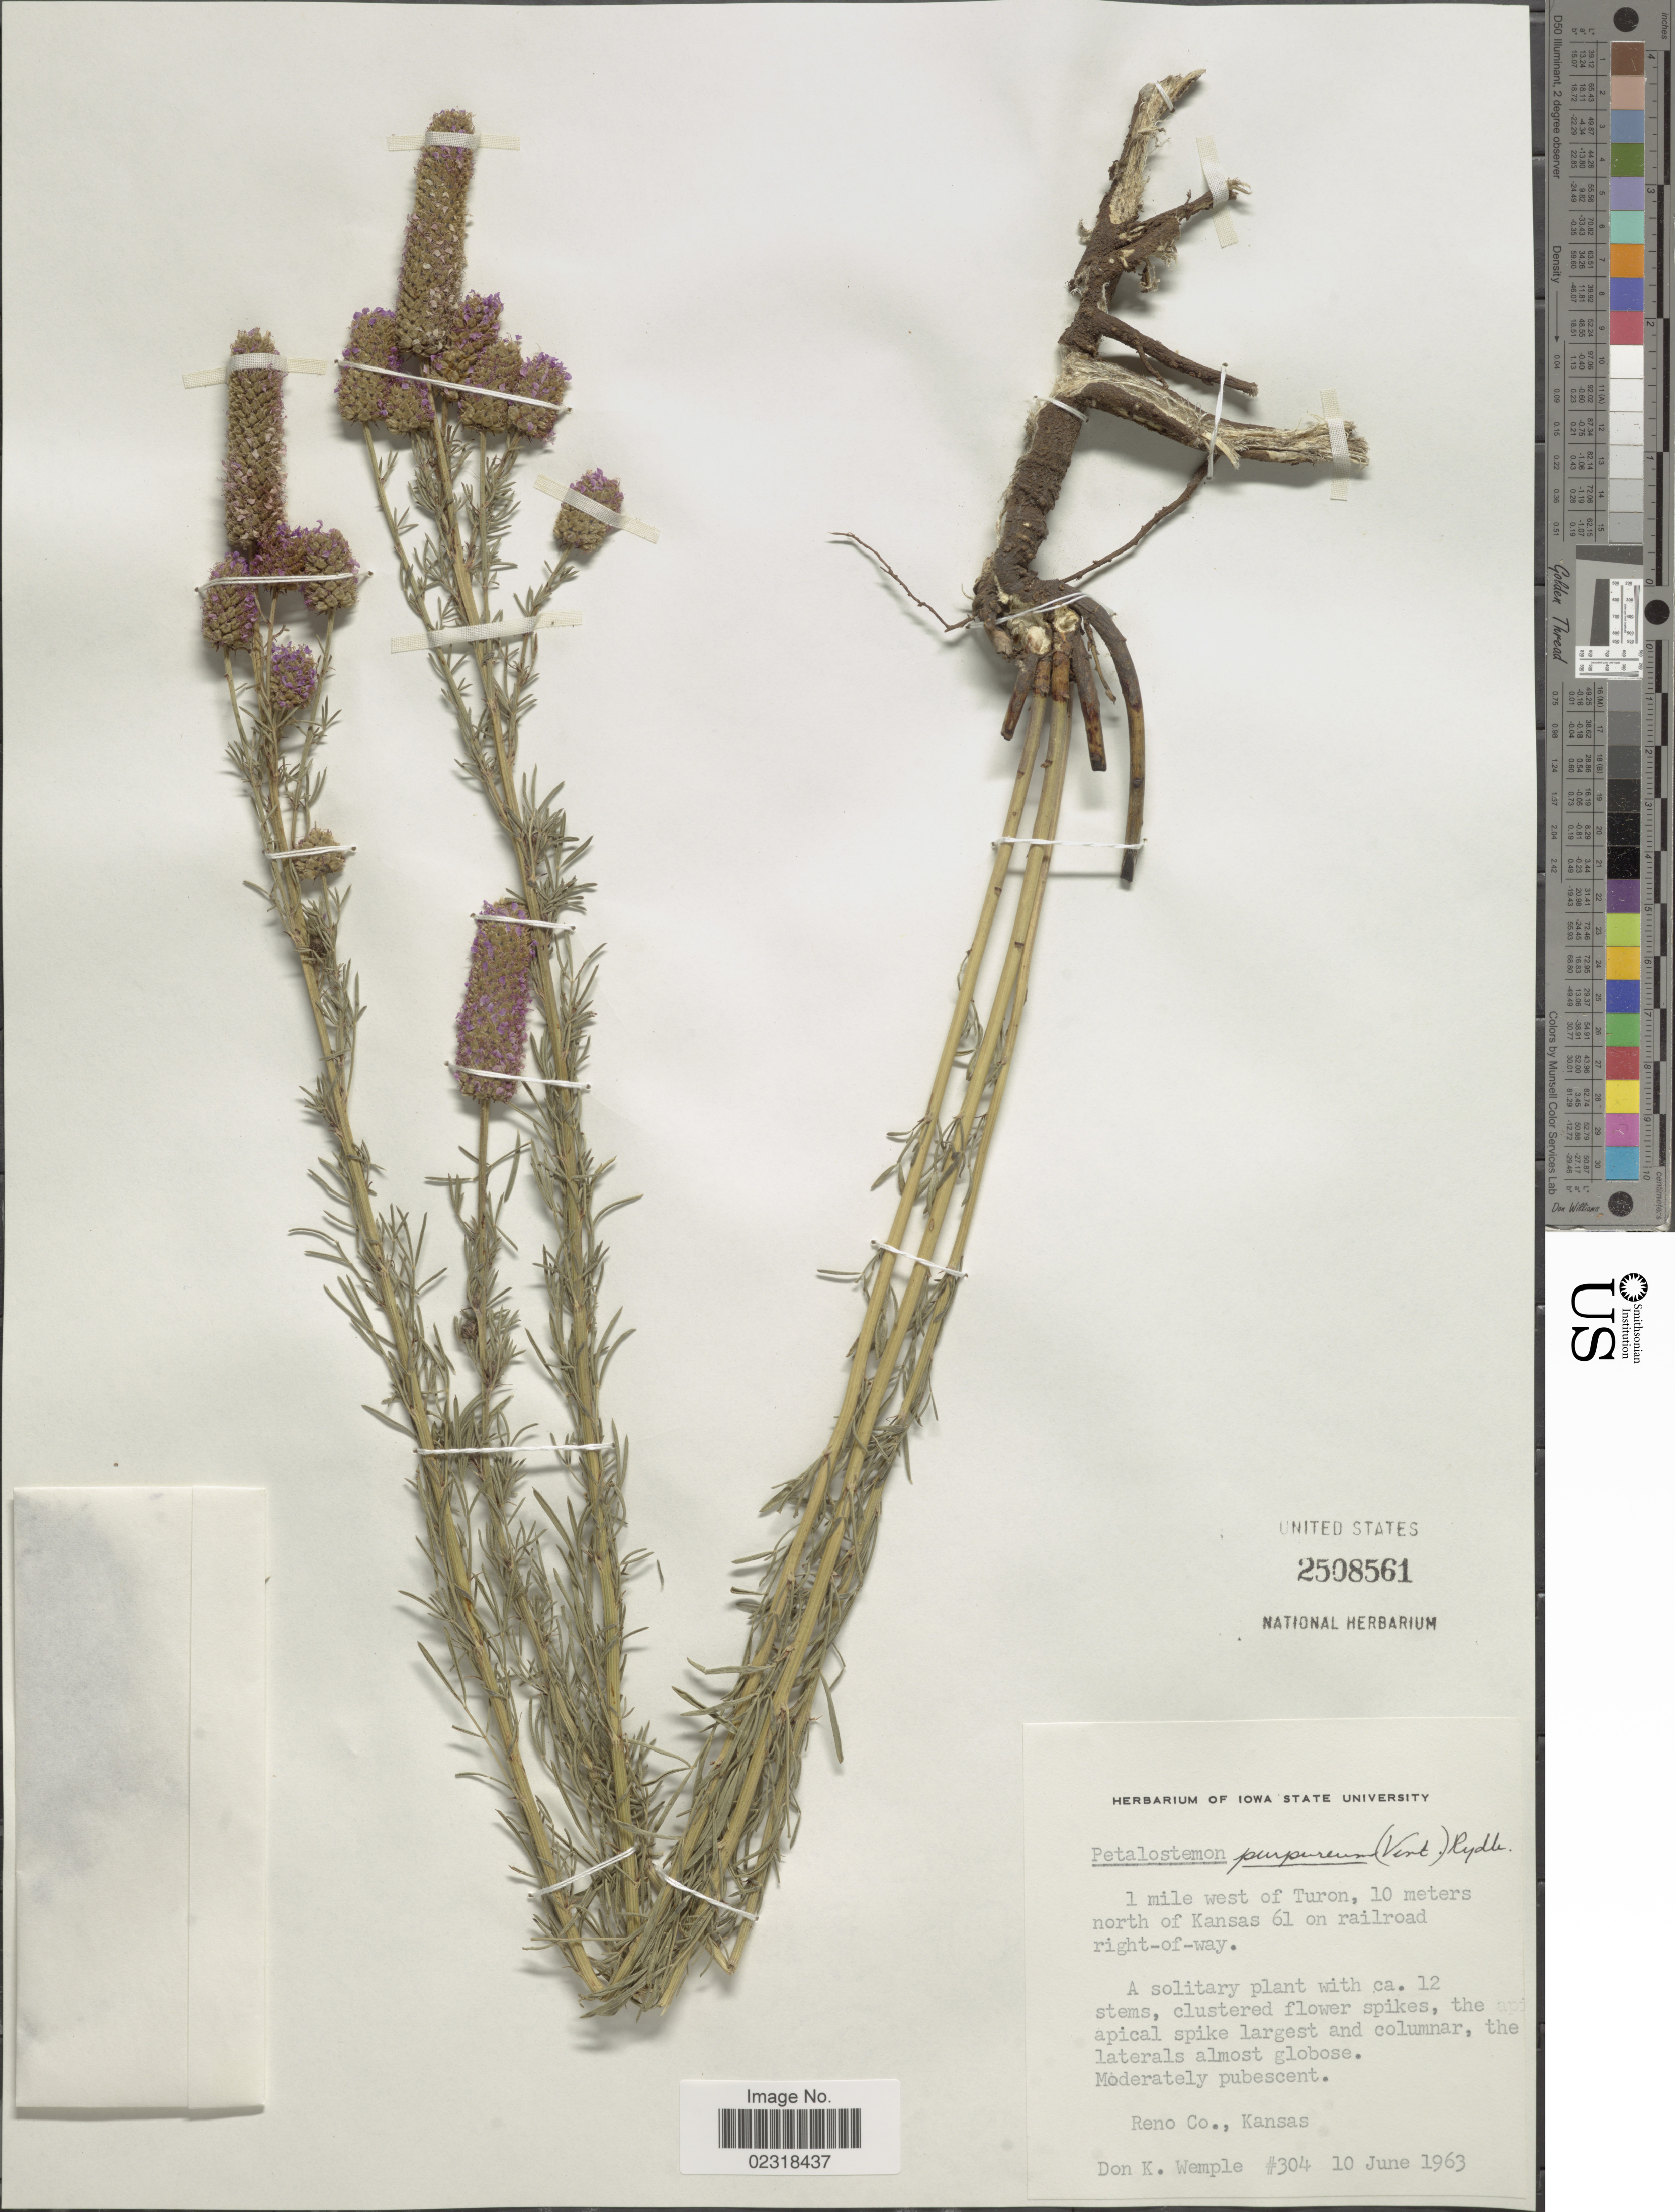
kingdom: Plantae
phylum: Tracheophyta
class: Magnoliopsida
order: Fabales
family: Fabaceae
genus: Dalea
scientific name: Dalea purpurea var. purpurea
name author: Vent.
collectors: D. Wemple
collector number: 304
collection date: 1963-06-10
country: United States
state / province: Kansas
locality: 1 mile west of Turon, 10 meters north of Kansas 61 on railroad right-of-way, Reno Co., Kansas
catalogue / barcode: US 2508561